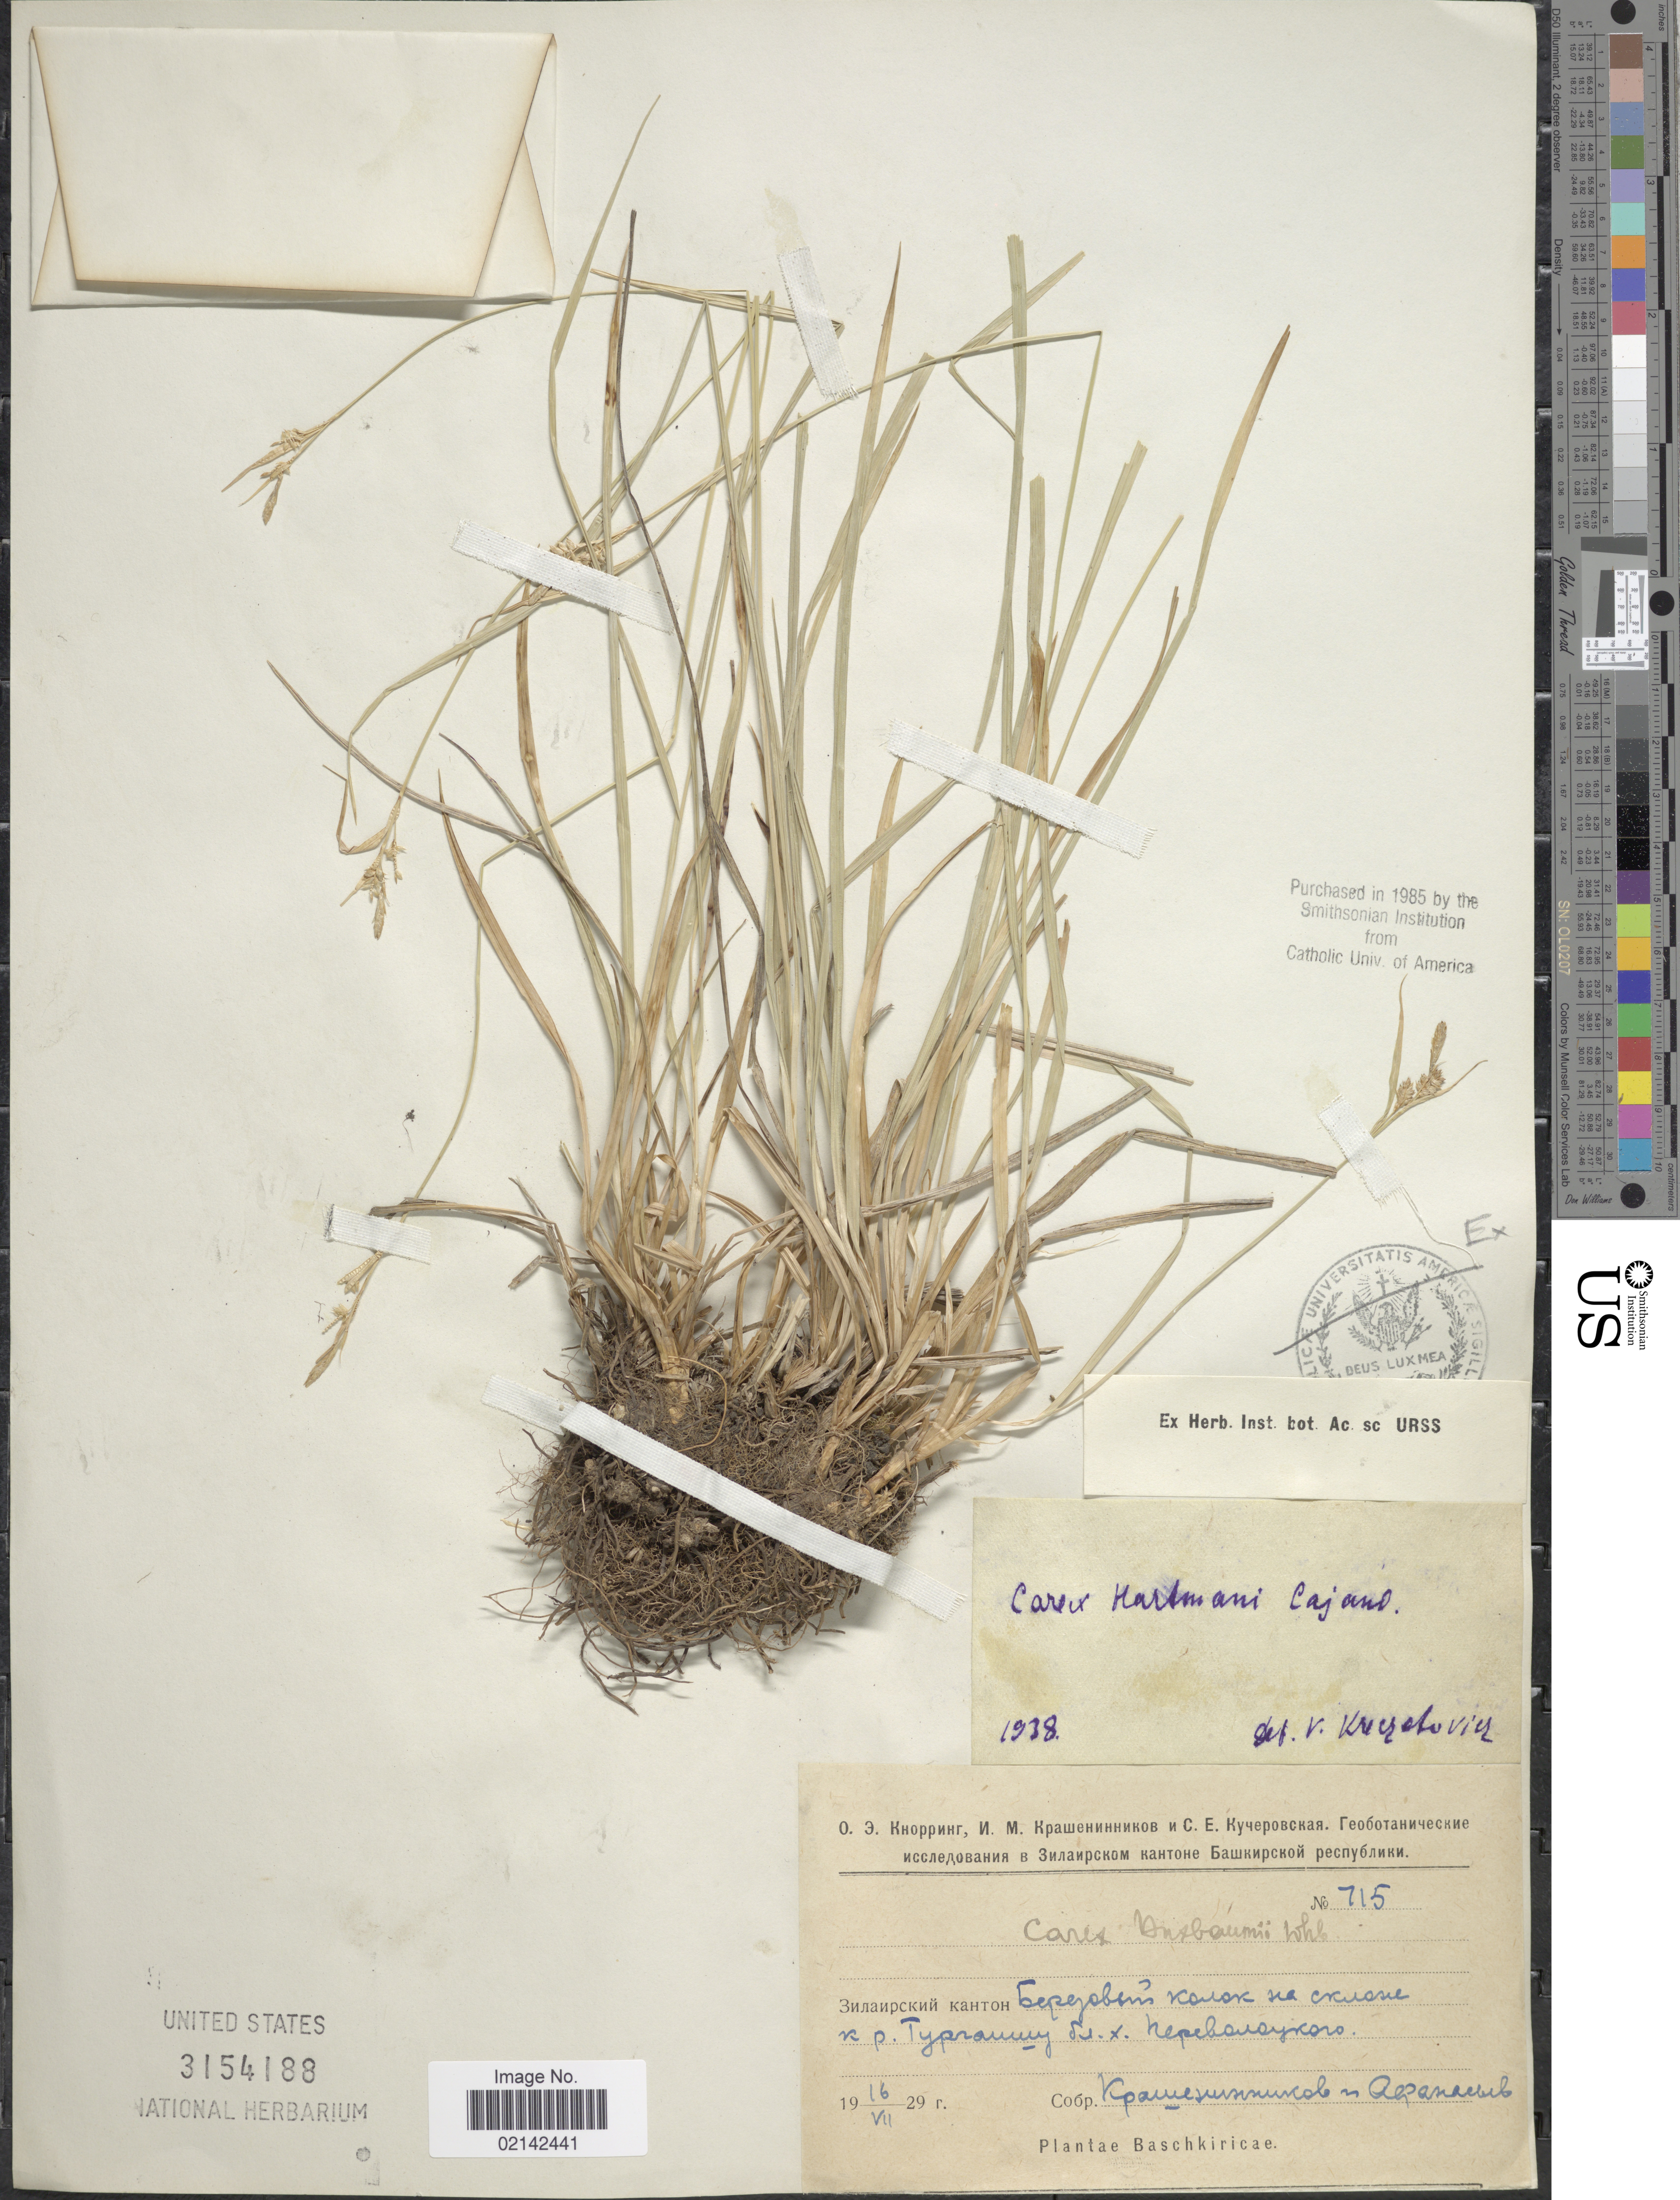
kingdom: Plantae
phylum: Tracheophyta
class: Liliopsida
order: Poales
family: Cyperaceae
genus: Carex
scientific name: Carex buxbaumii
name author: Wahlenb.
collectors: -. Krasheninnikov & -. Afanasev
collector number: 715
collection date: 1929-07-16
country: Russian Federation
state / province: Bashkortostan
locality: Near Perevolotskiy. District Zilairskiy.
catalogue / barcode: US 3154188